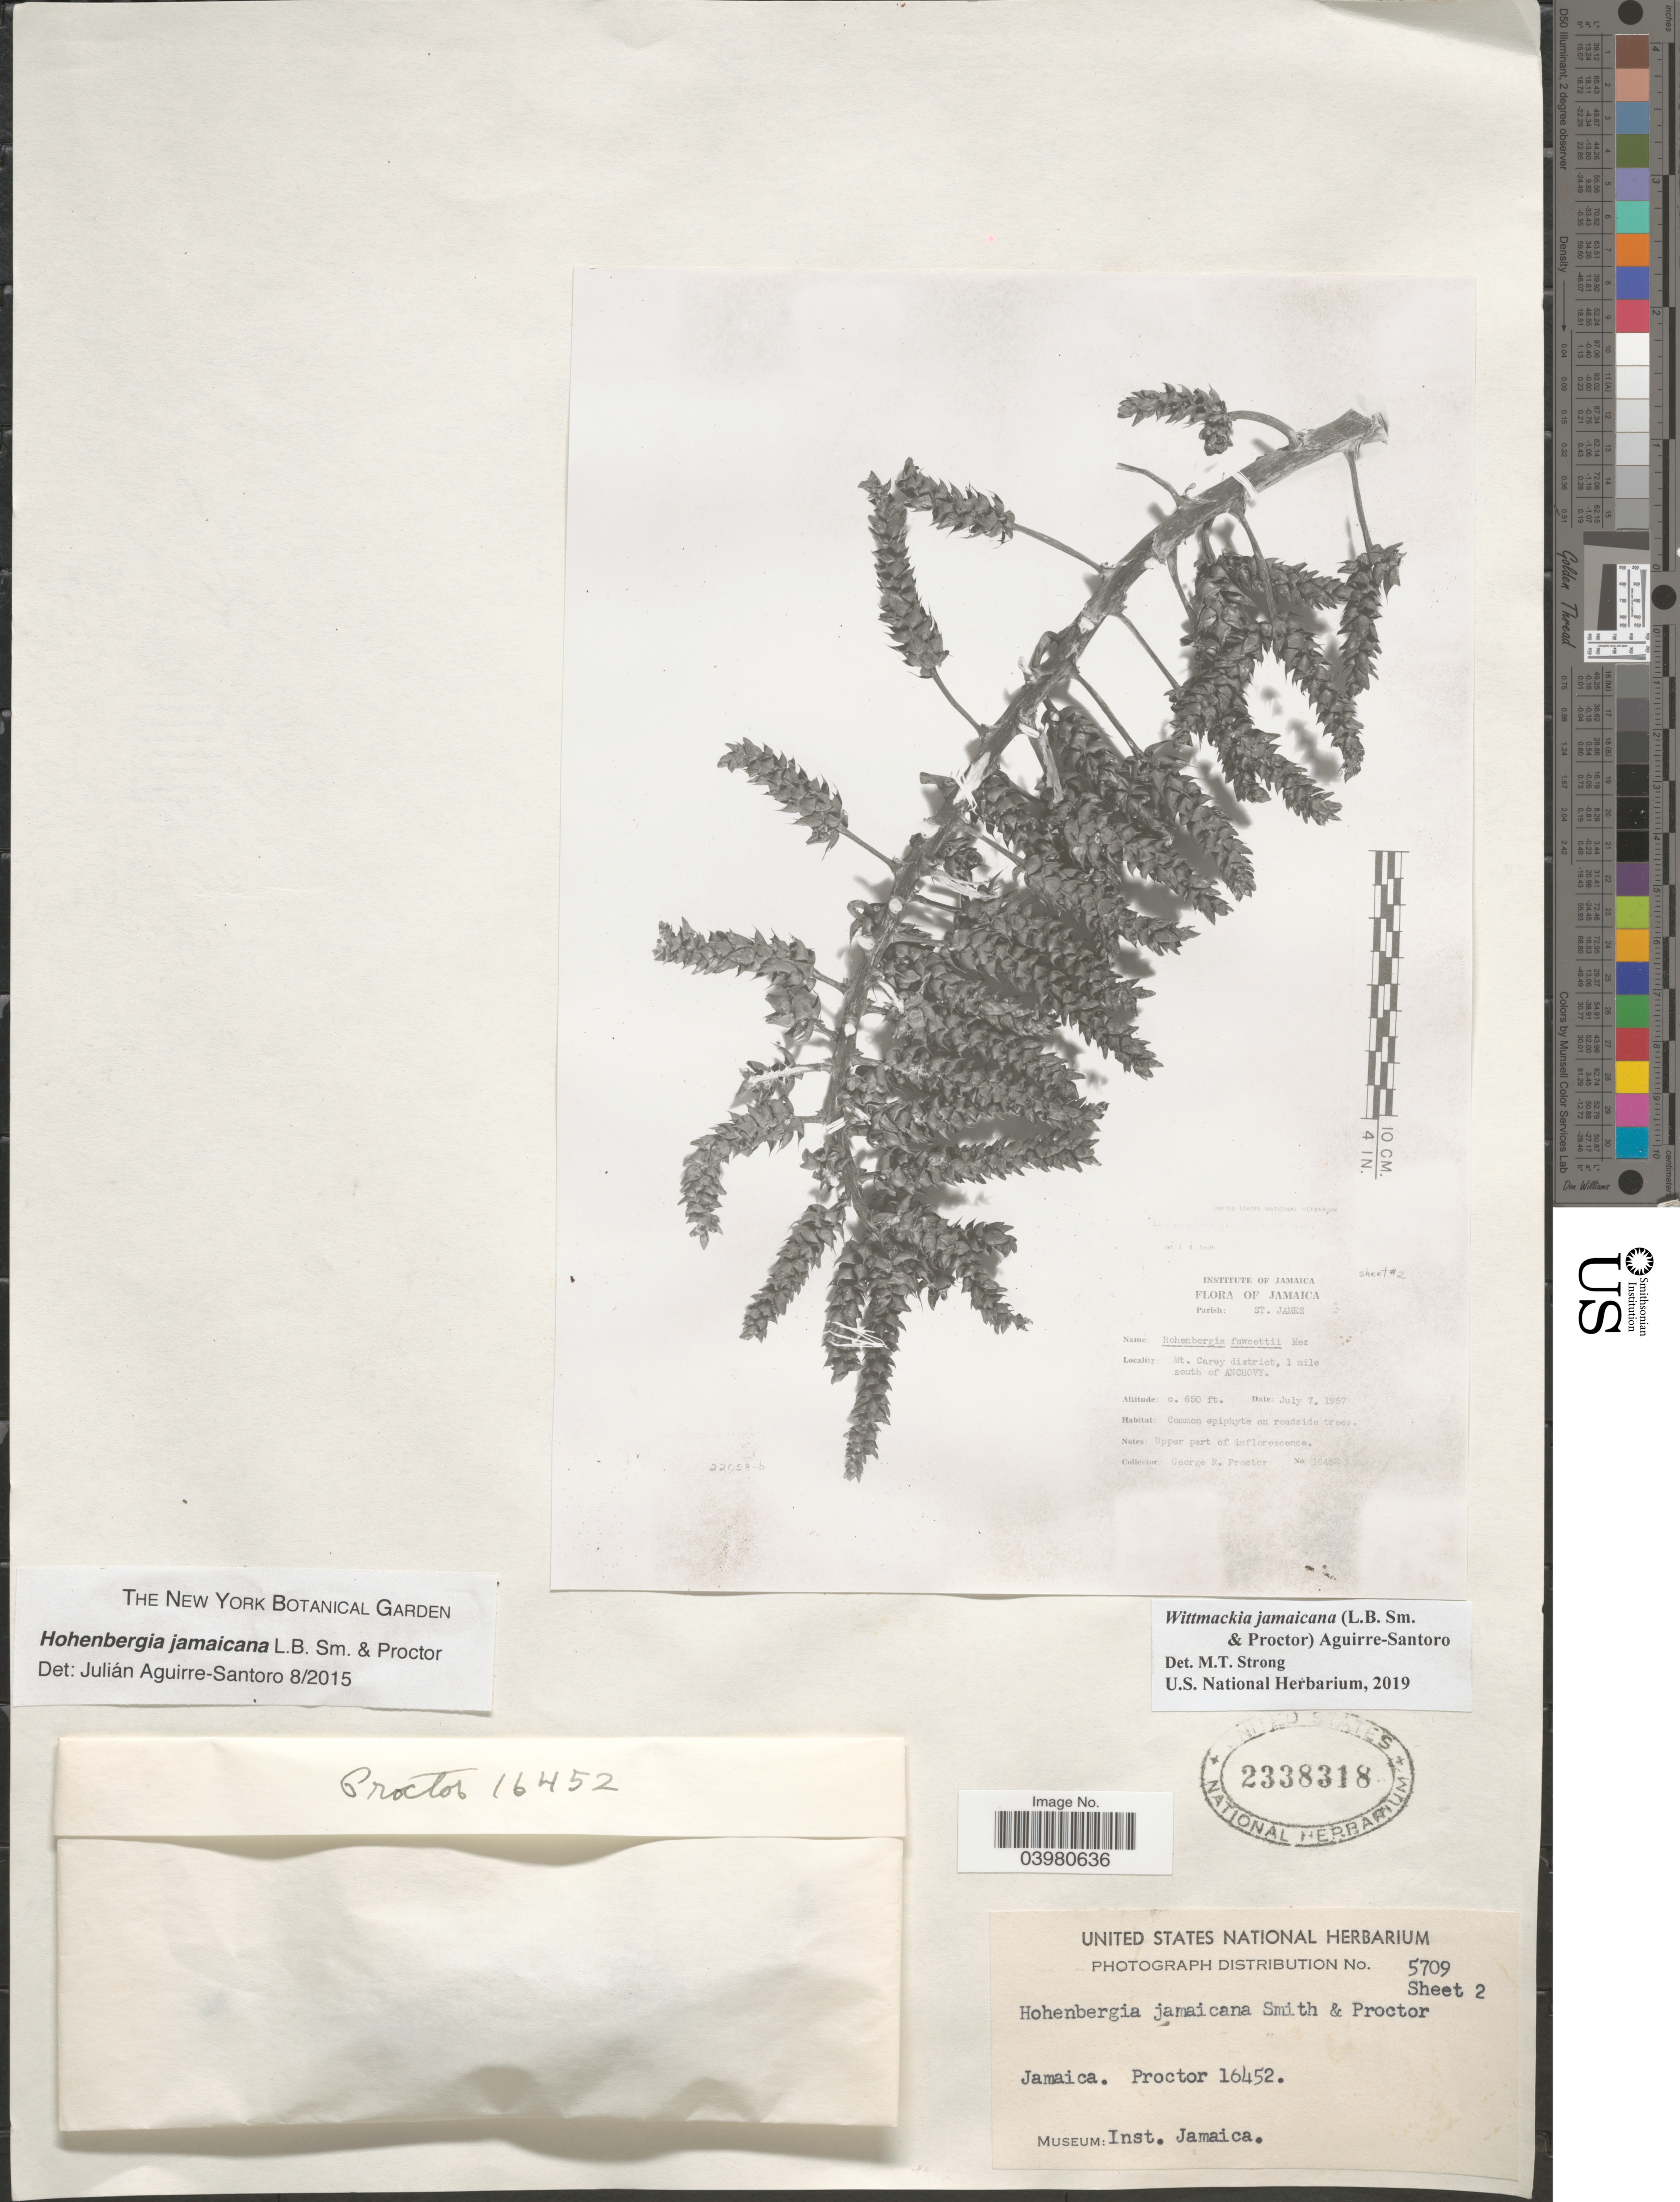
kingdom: Plantae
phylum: Tracheophyta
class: Liliopsida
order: Poales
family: Bromeliaceae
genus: Wittmackia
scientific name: Wittmackia jamaicana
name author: (L.B. Sm. & Proctor) Aguirre-Santoro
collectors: G. R. Proctor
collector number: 16452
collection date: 1957-07-07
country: Jamaica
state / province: Saint James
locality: Parish: St. James. Mt. Carey district,1 mile south of Anchovy.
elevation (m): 198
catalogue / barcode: US 2338318